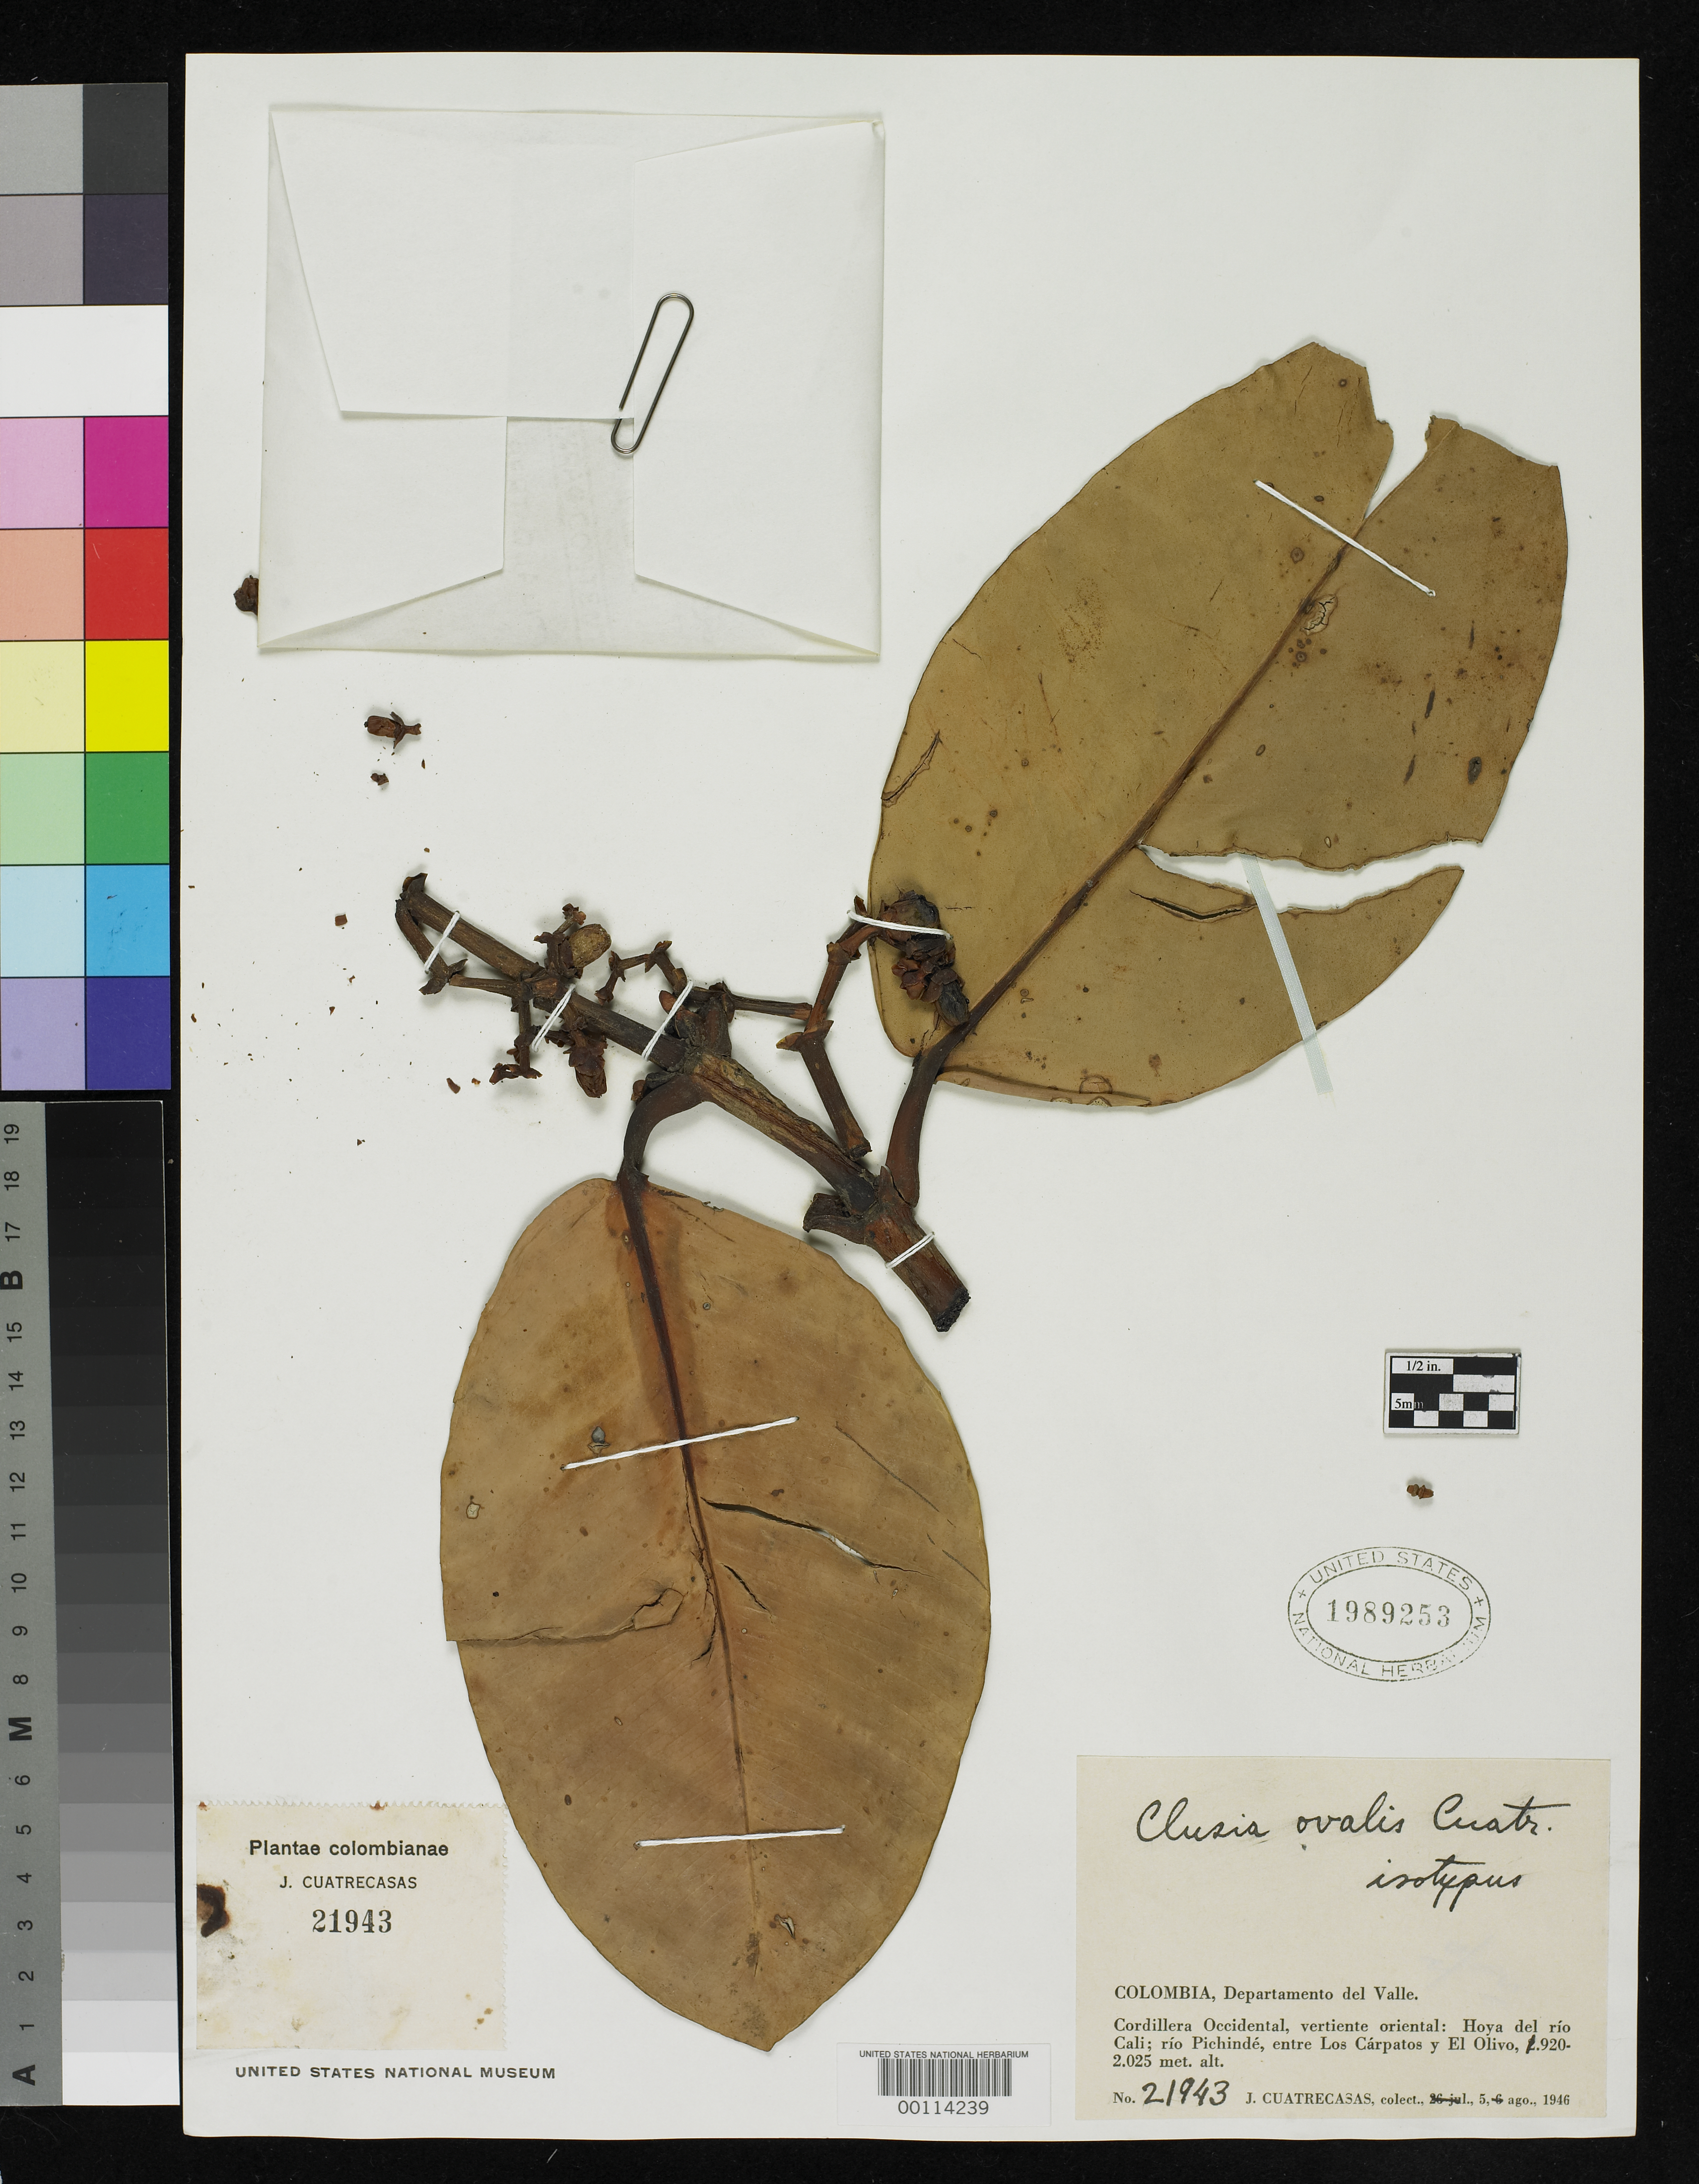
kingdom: Plantae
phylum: Tracheophyta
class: Magnoliopsida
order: Malpighiales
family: Clusiaceae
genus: Clusia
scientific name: Clusia ovalis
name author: Cuatrec.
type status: Isotype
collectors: J. Cuatrecasas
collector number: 21943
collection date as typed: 05 Aug 1946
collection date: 1946-08-05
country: Colombia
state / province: Valle del Cauca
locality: Cordillera Occidental, between Los Carpatos and El Olivo.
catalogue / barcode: US 1989253